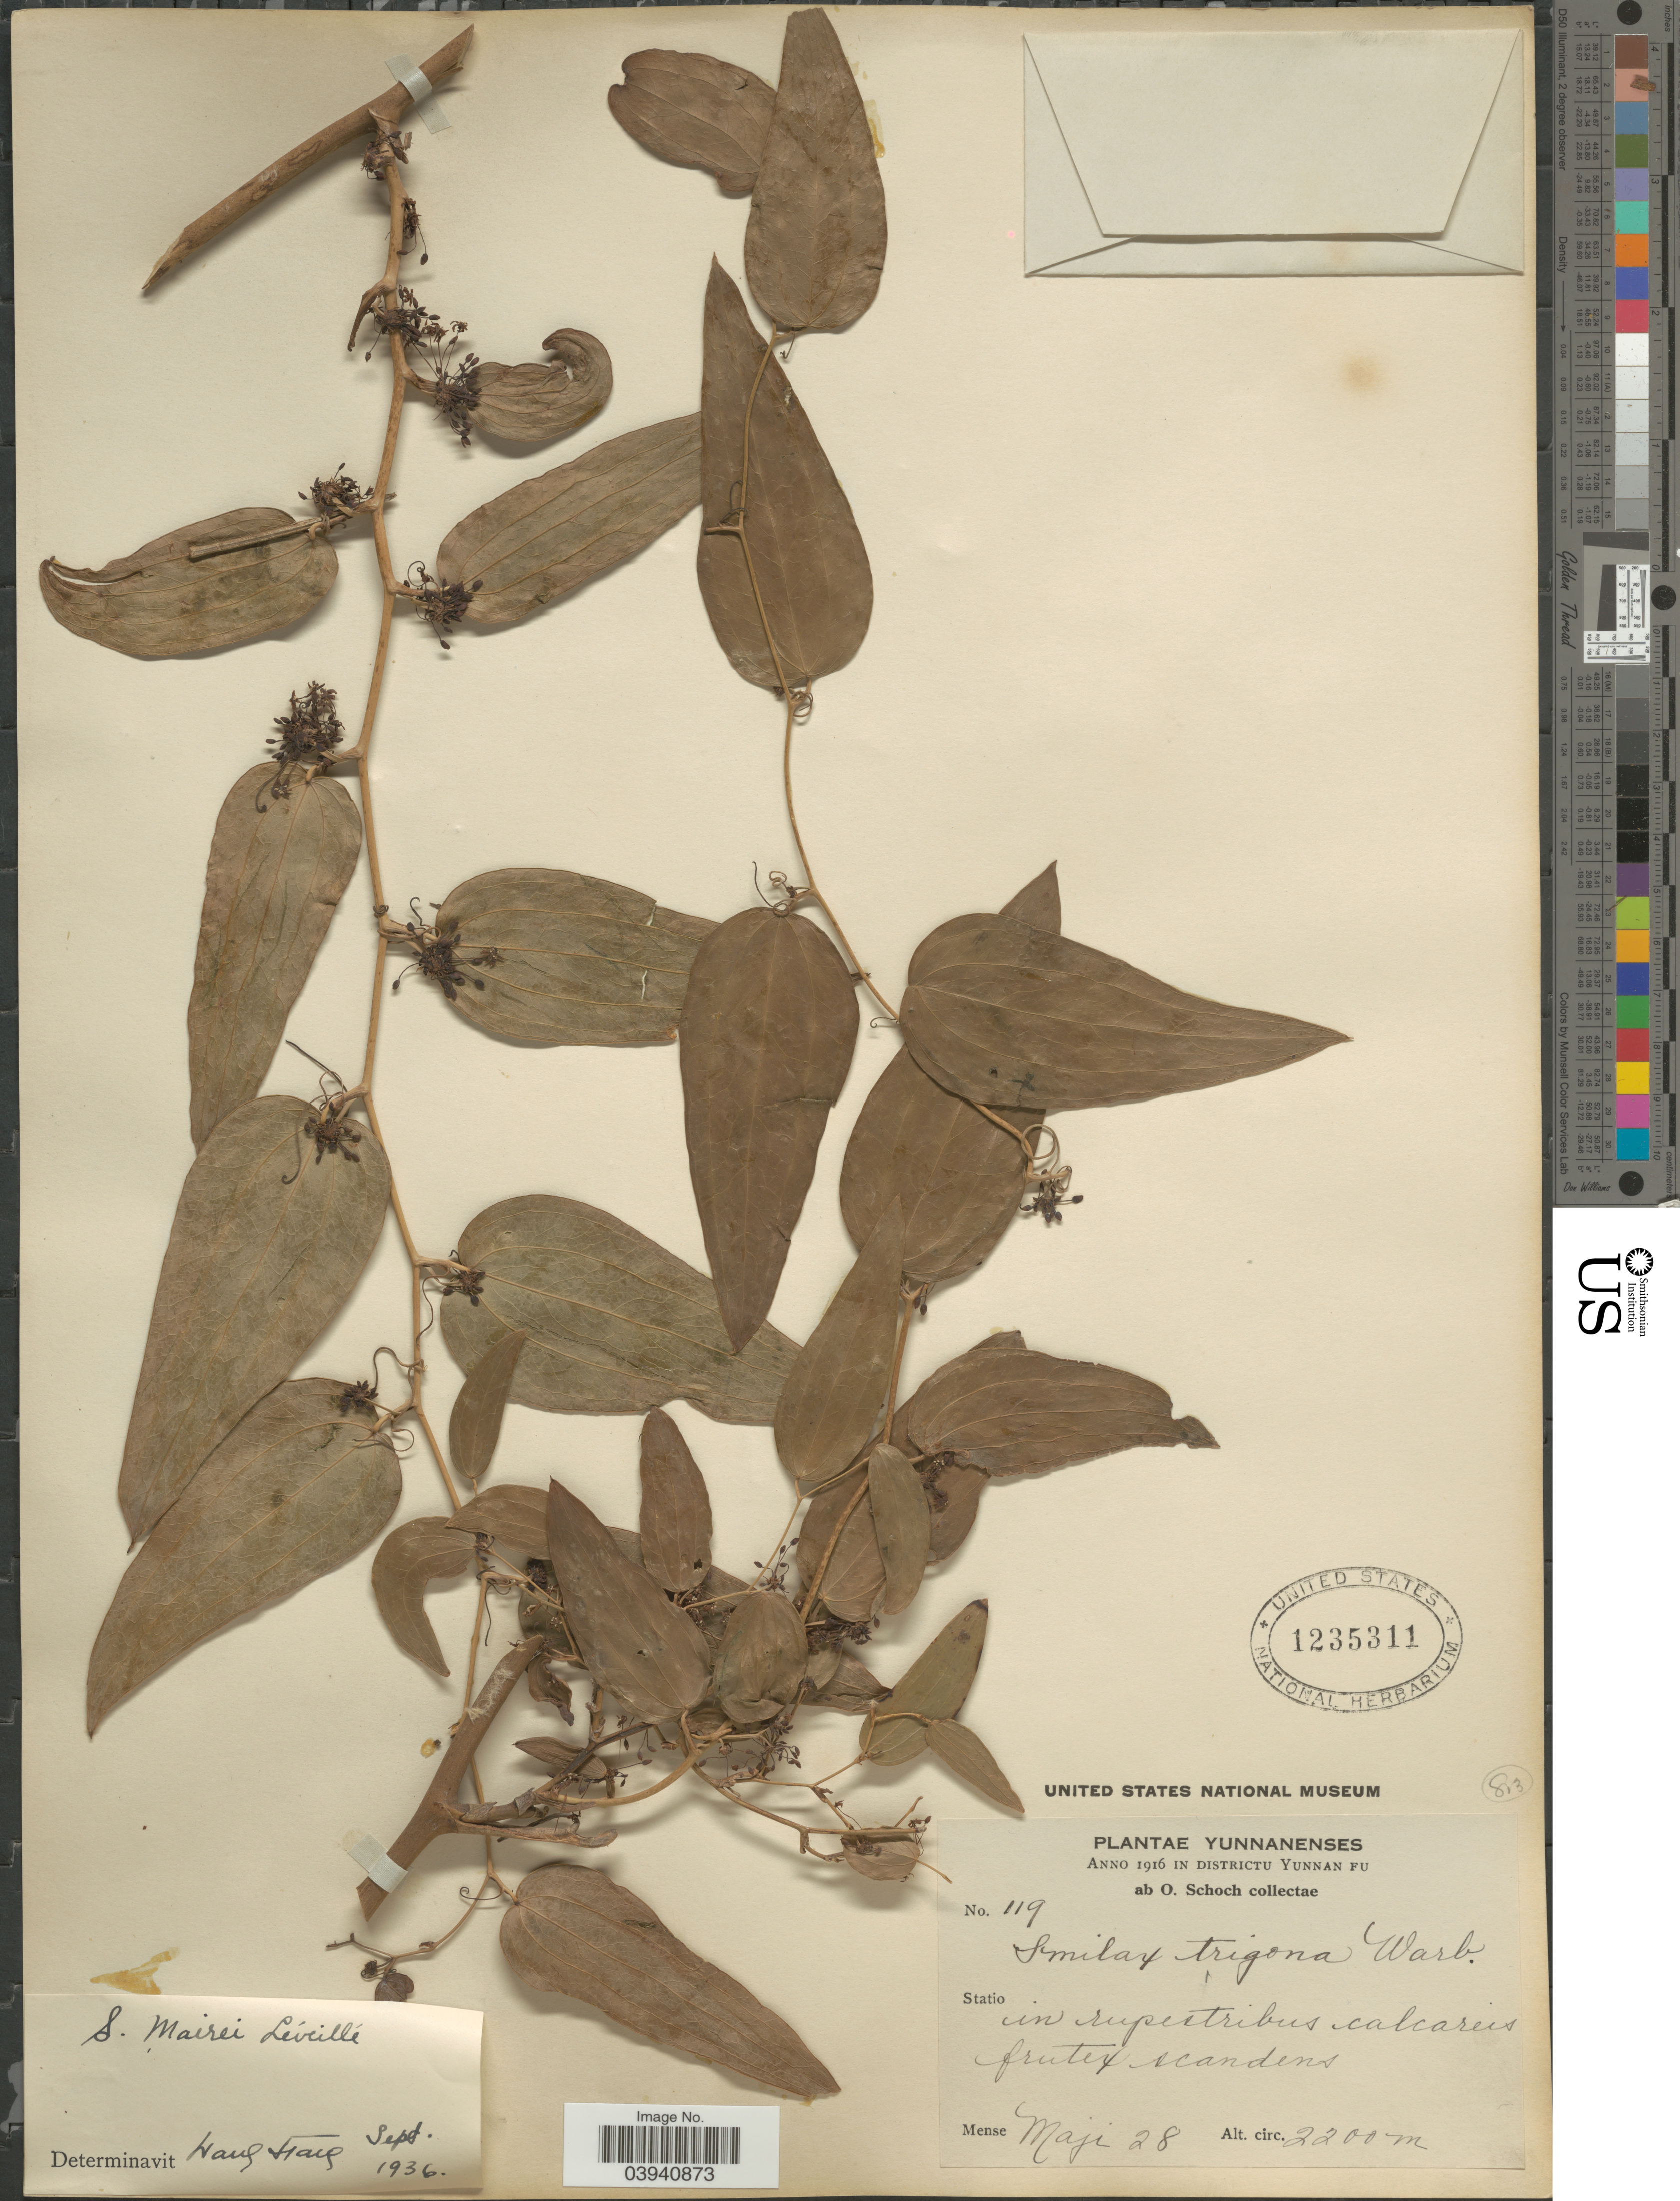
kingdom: Plantae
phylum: Tracheophyta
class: Liliopsida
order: Liliales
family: Smilacaceae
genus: Smilax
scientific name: Smilax mairei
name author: H. Lév.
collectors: O. Schoch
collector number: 119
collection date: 1916-05-28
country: China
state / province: Yunnan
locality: Yunnanenses. In Districtu Yunnan Fu. Statio in rupestribus calcareis frutex scandens.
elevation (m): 2200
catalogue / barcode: US 1235311